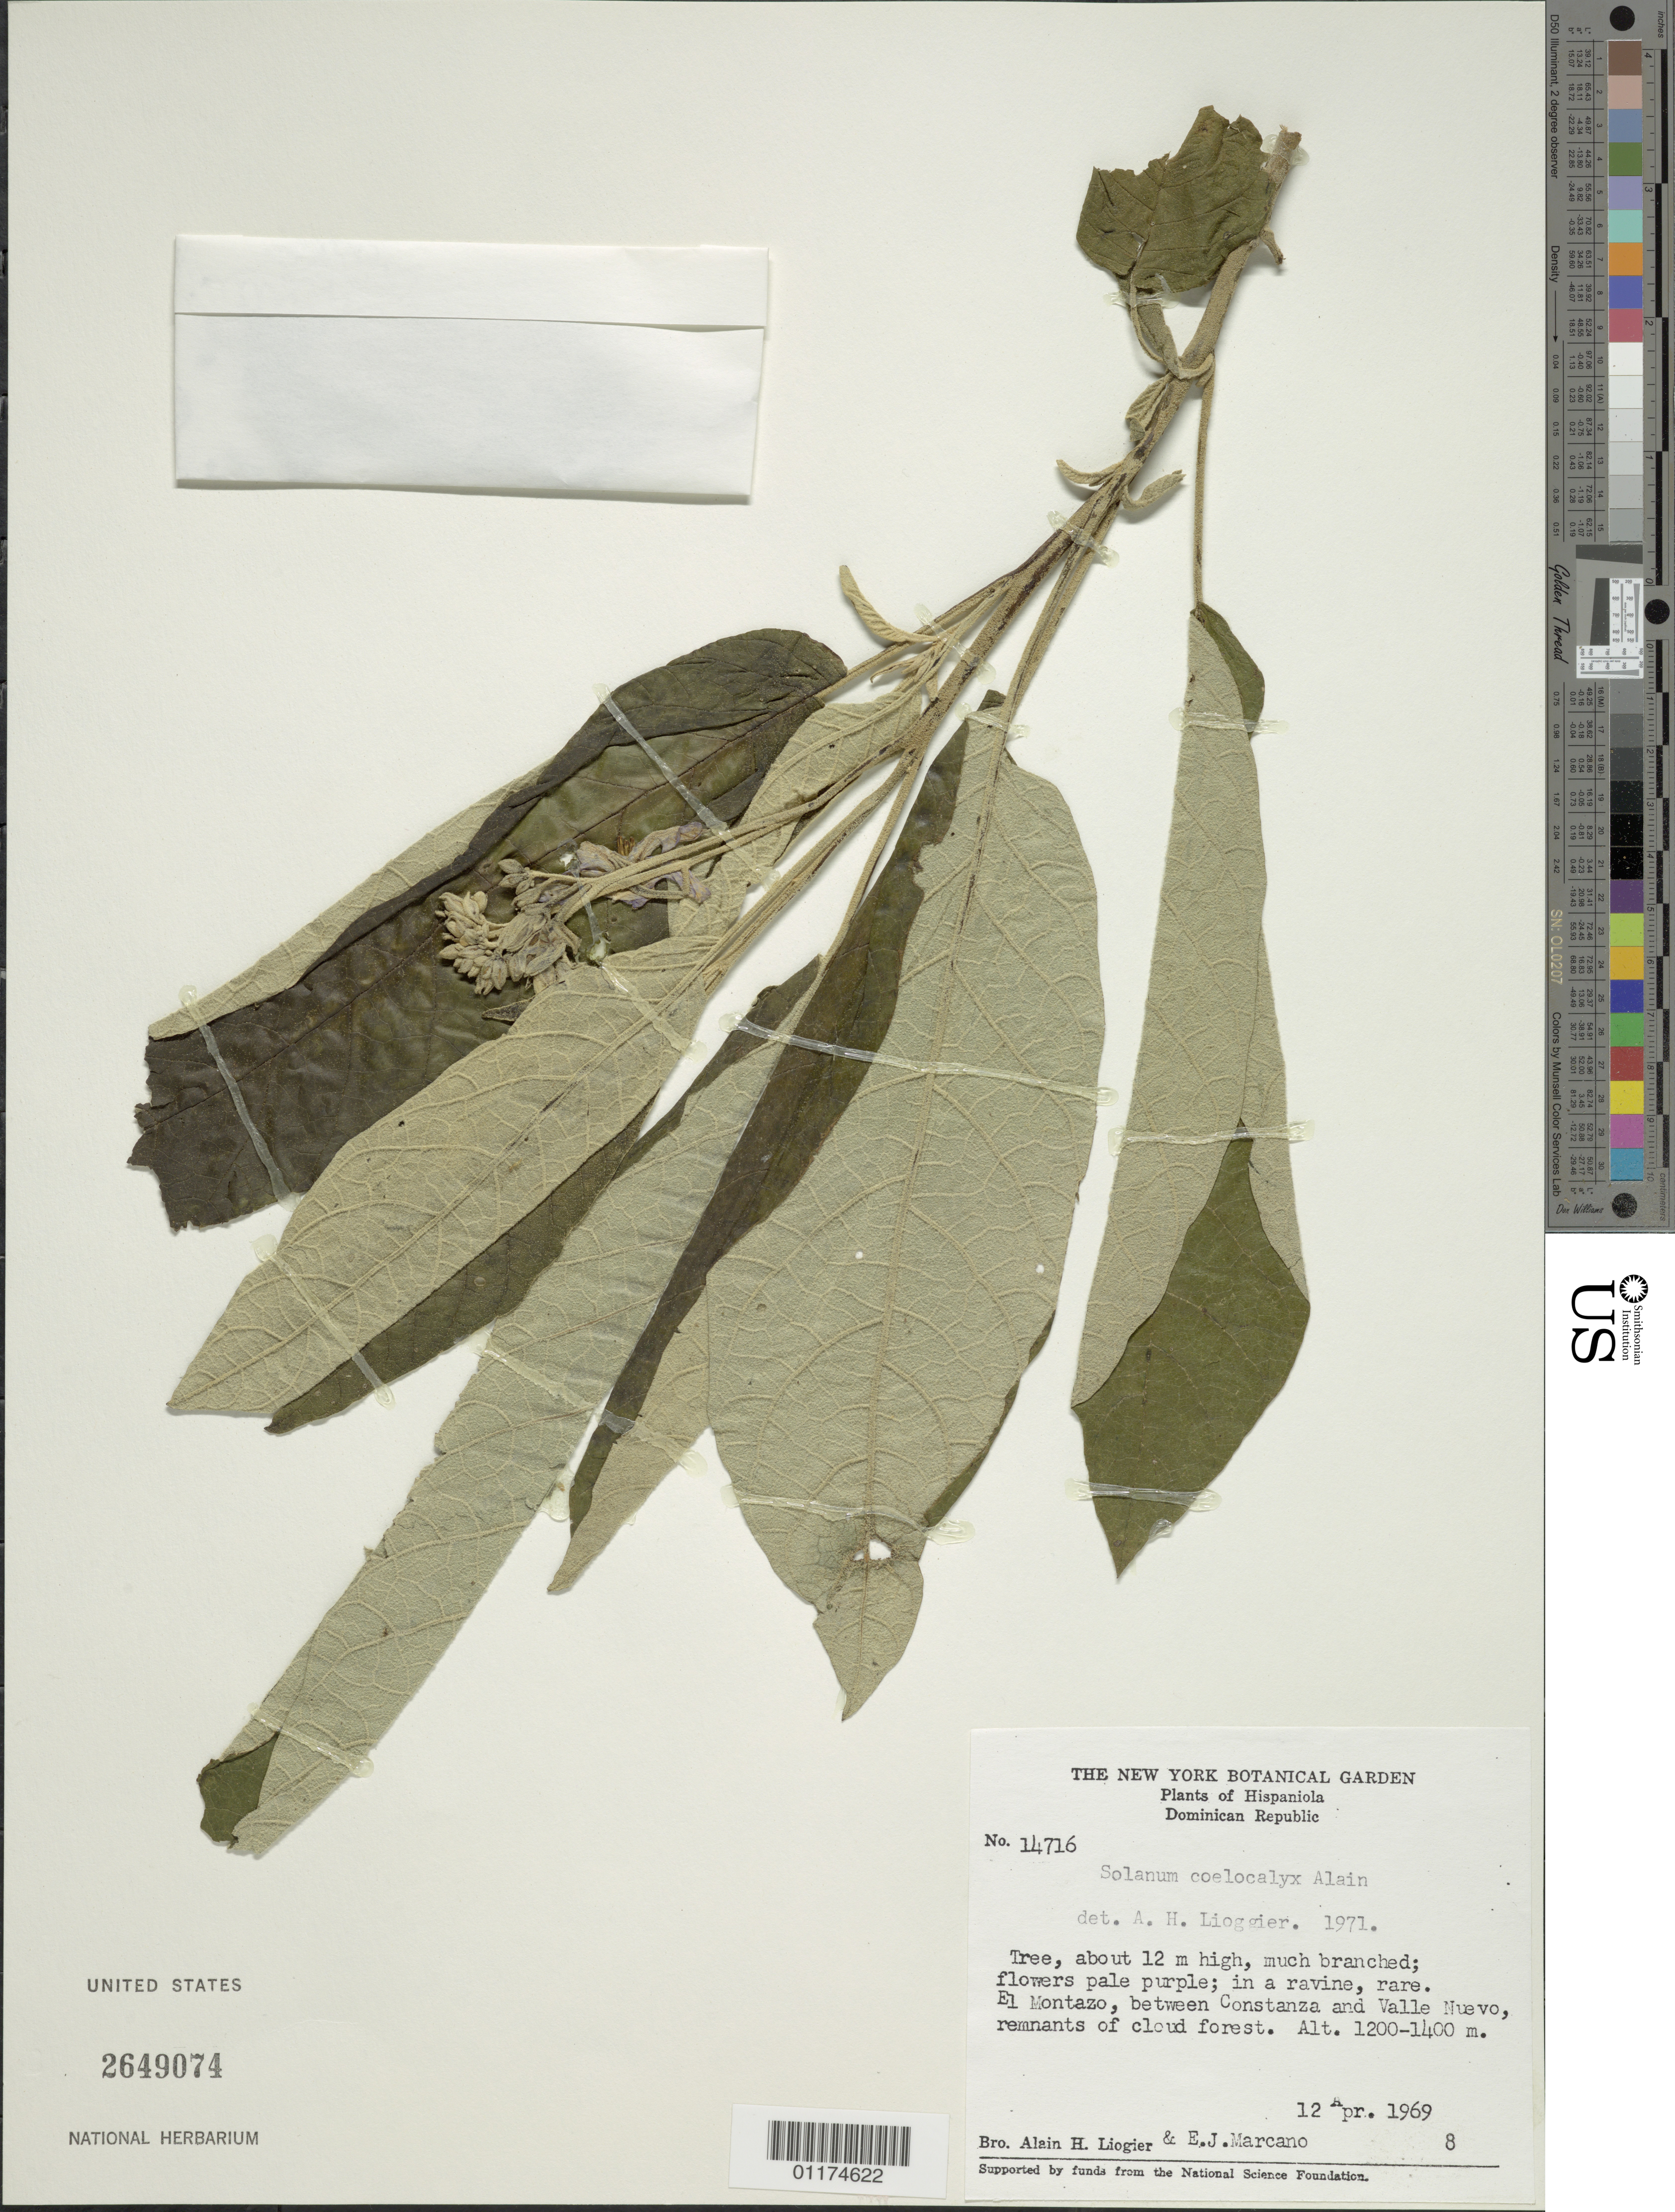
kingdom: Plantae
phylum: Tracheophyta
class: Magnoliopsida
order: Solanales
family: Solanaceae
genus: Solanum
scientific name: Solanum coelocalyx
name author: Alain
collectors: A. H. Liogier & E. J. Marcano F.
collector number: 14716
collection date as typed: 12 Apr 1969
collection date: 1969-04-12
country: Dominican Republic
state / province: San Juan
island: Hispaniola I.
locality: El Montazo, between Constanza and Valle Nuevo, remnants of cloud forest.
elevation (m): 1200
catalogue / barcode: US 2649074